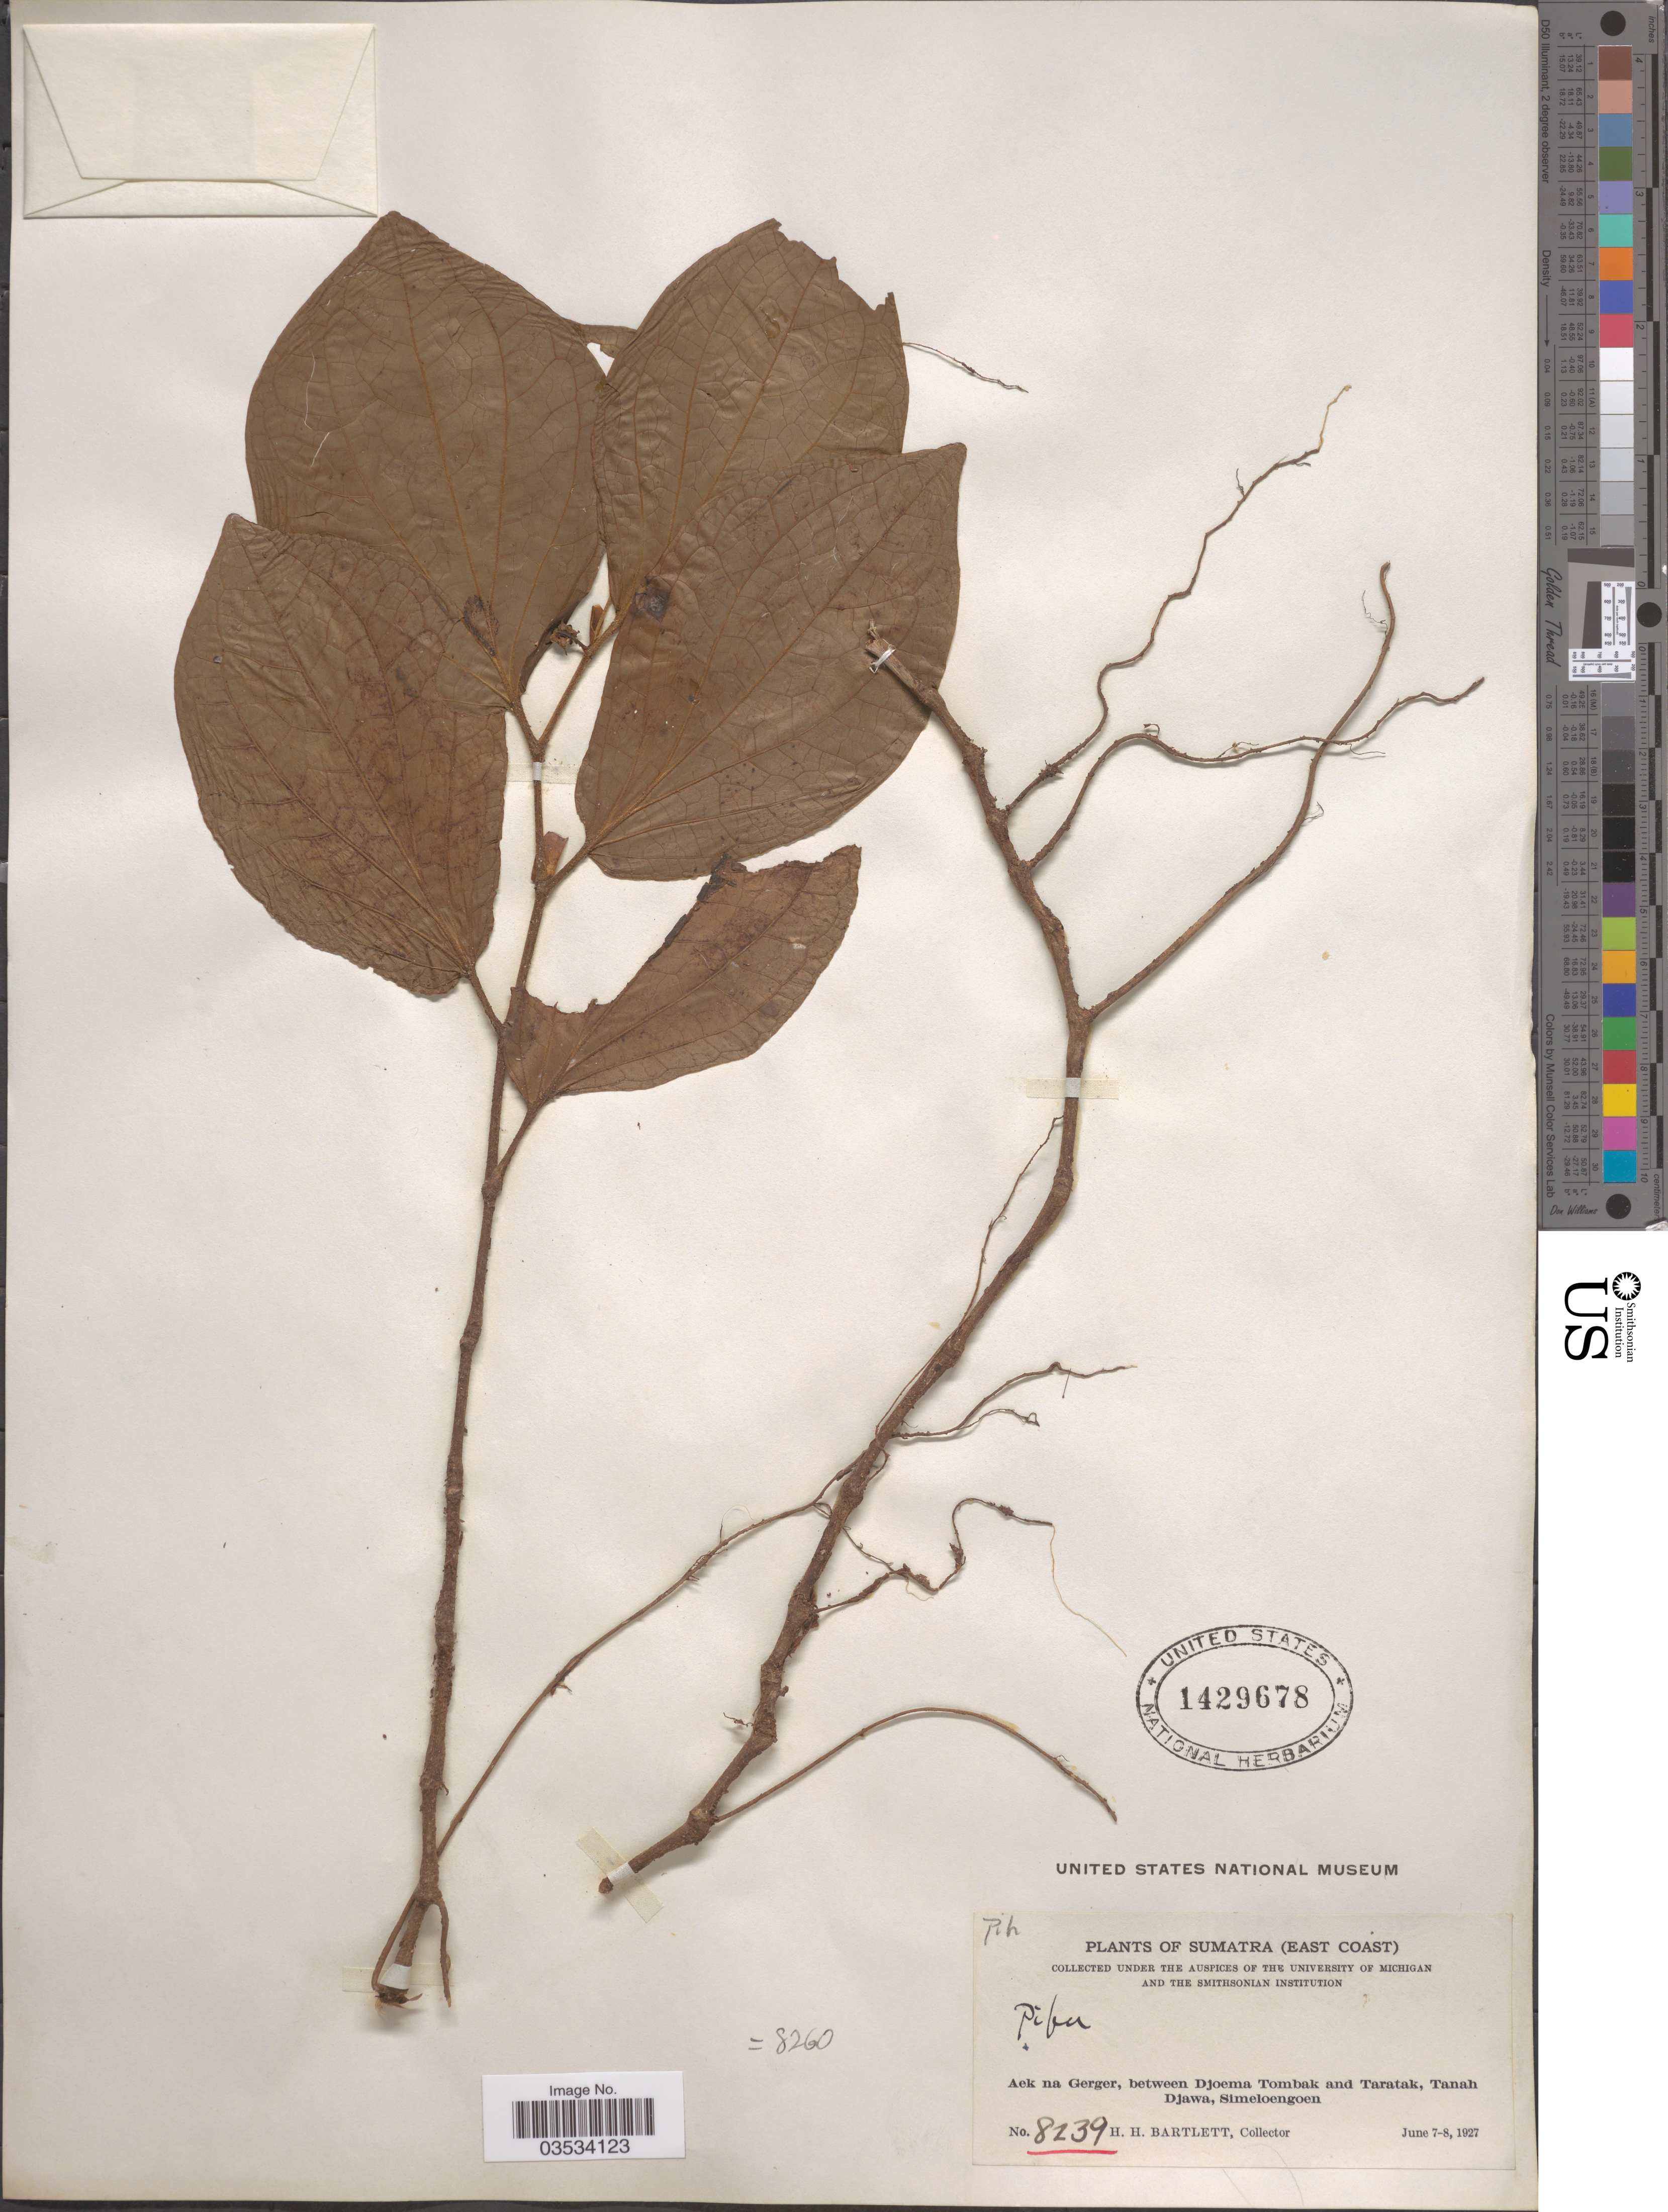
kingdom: Plantae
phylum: Tracheophyta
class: Magnoliopsida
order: Piperales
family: Piperaceae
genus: Piper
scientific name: Piper sp.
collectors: H. H. Bartlett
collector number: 8239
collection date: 1927-06-07/1927-06-08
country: Indonesia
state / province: Sumatra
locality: East Coast. Aek na Gerger, between Djoema Tombak and Taratak, Tanah Djawa, Simeloengoen.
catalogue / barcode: US 1429678